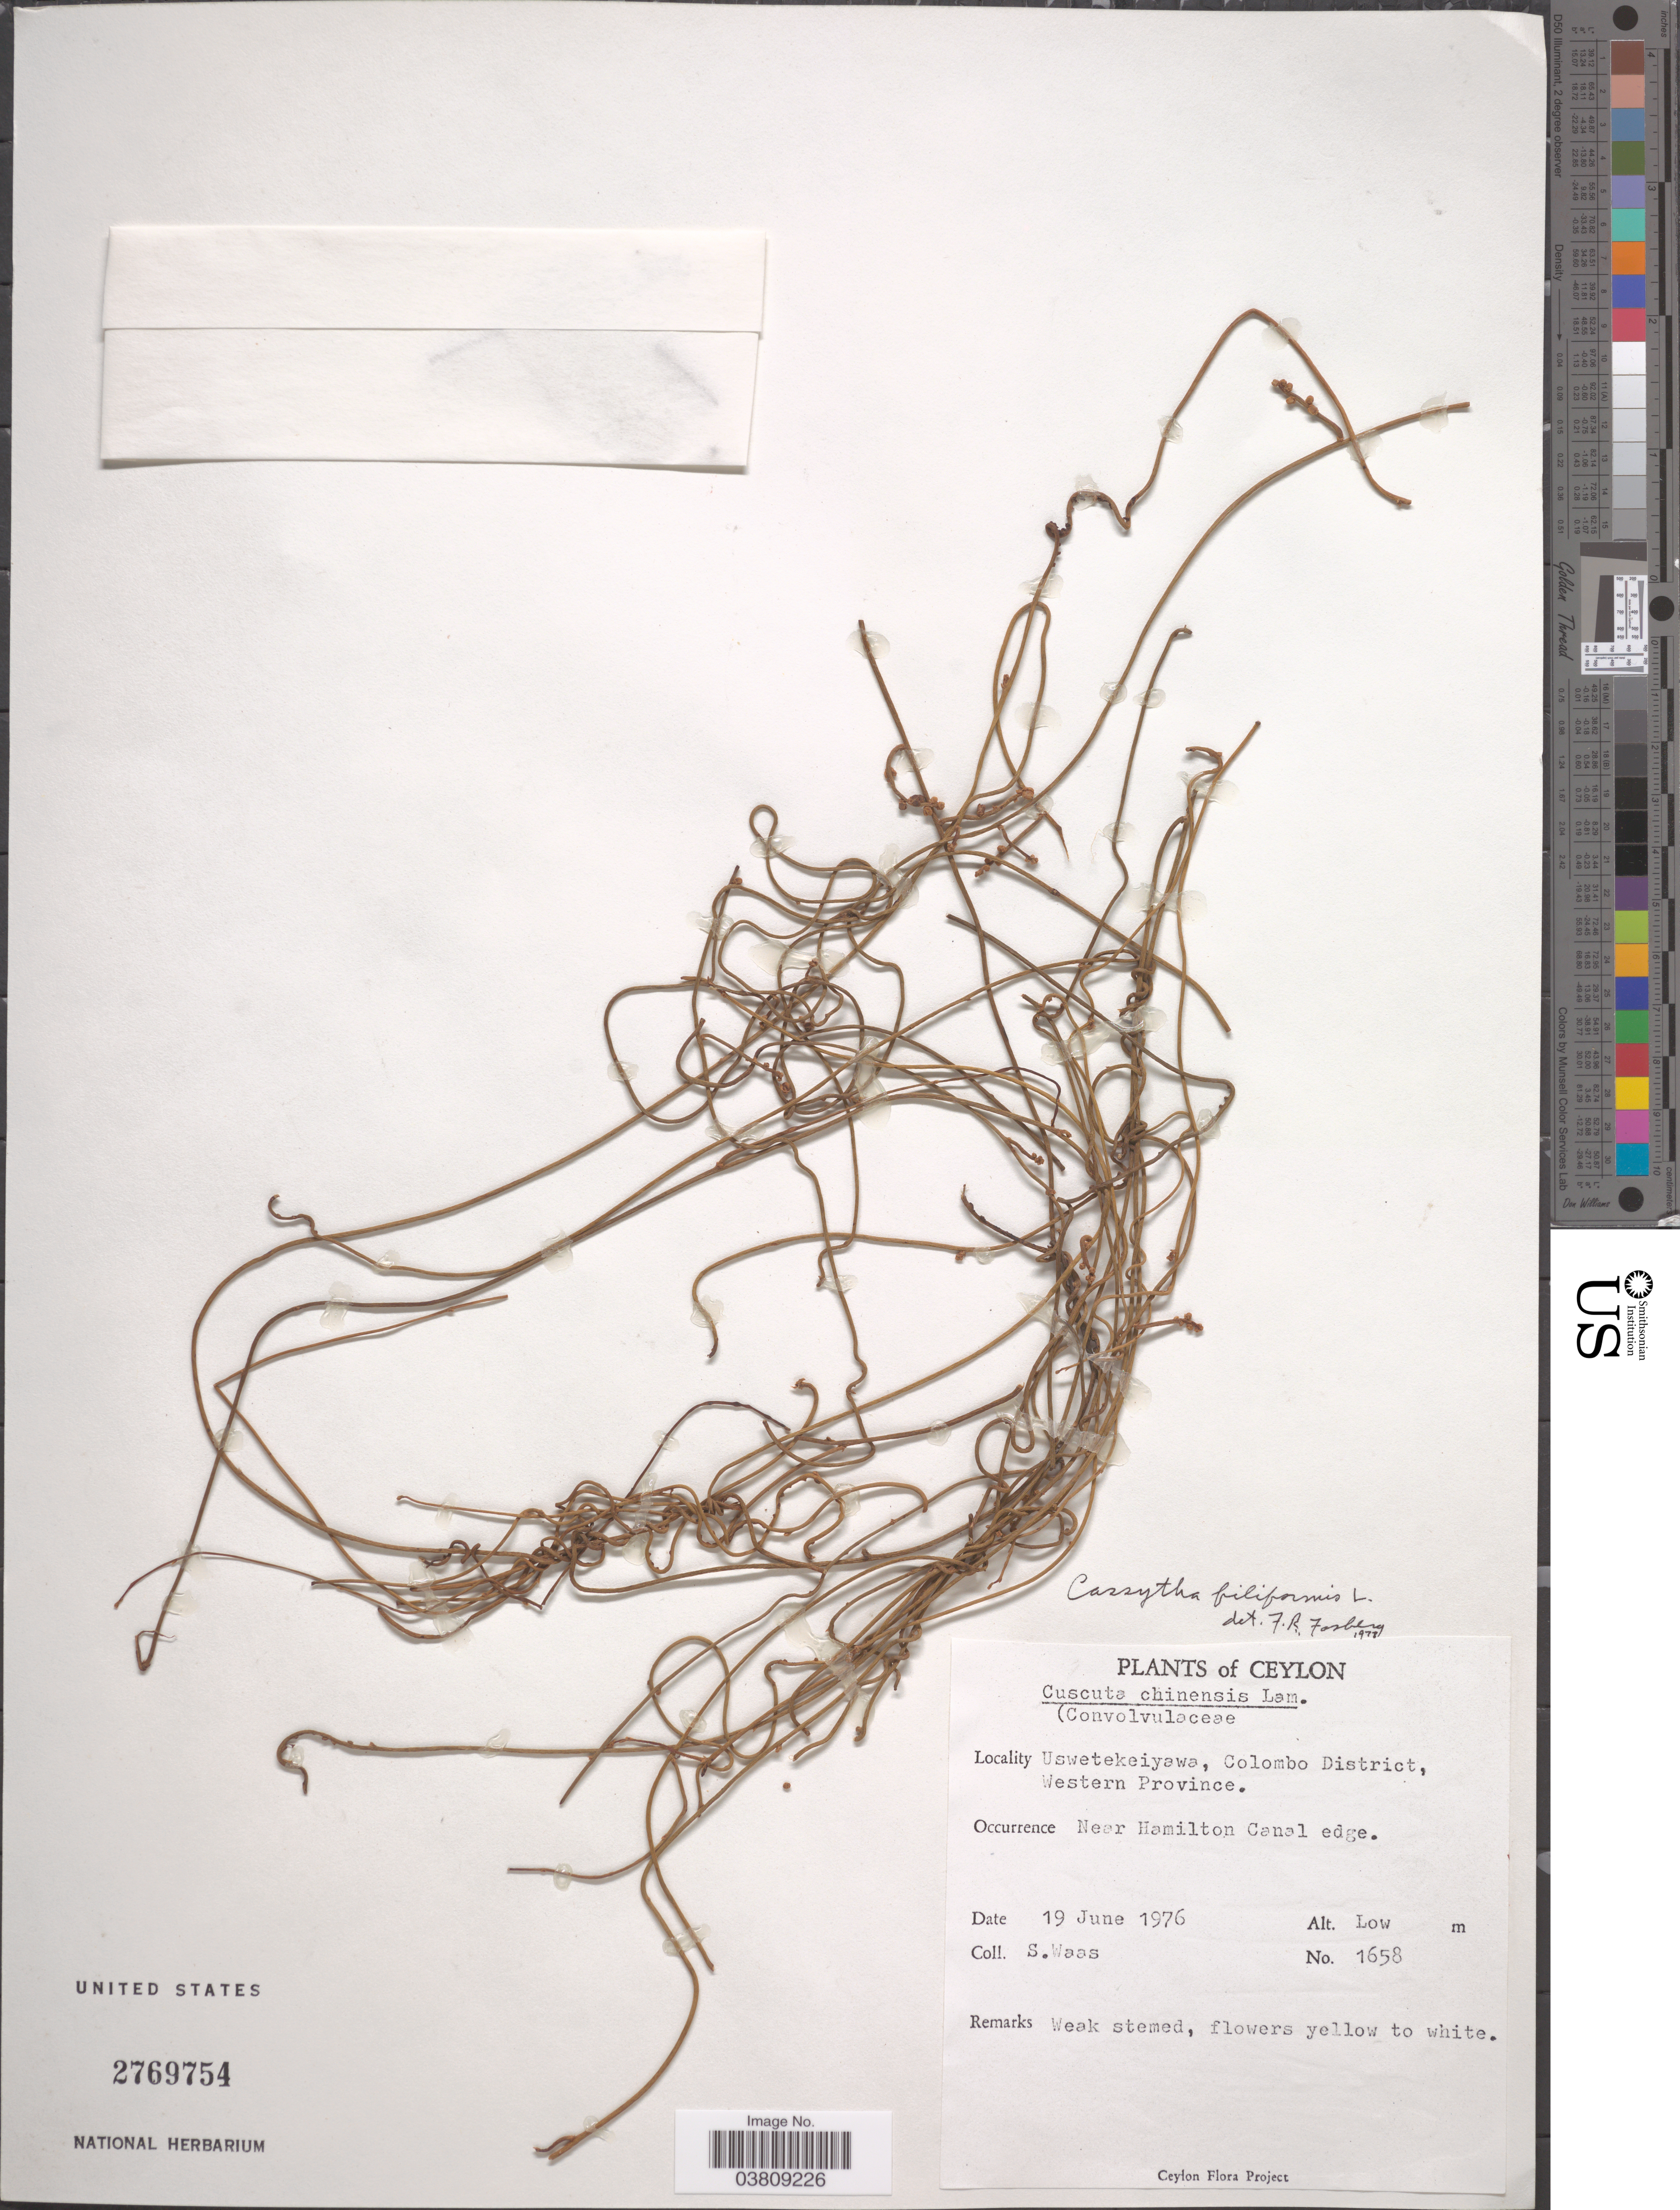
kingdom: Plantae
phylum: Tracheophyta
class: Magnoliopsida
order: Laurales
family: Lauraceae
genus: Cassytha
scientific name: Cassytha filiformis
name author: L.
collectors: S. Waas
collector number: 1658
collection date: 1976-06-19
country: Sri Lanka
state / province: Western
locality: Ceylon. Uswetekeiyawa, Colombo District. Near Hamilton Canal edge.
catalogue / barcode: US 2769754